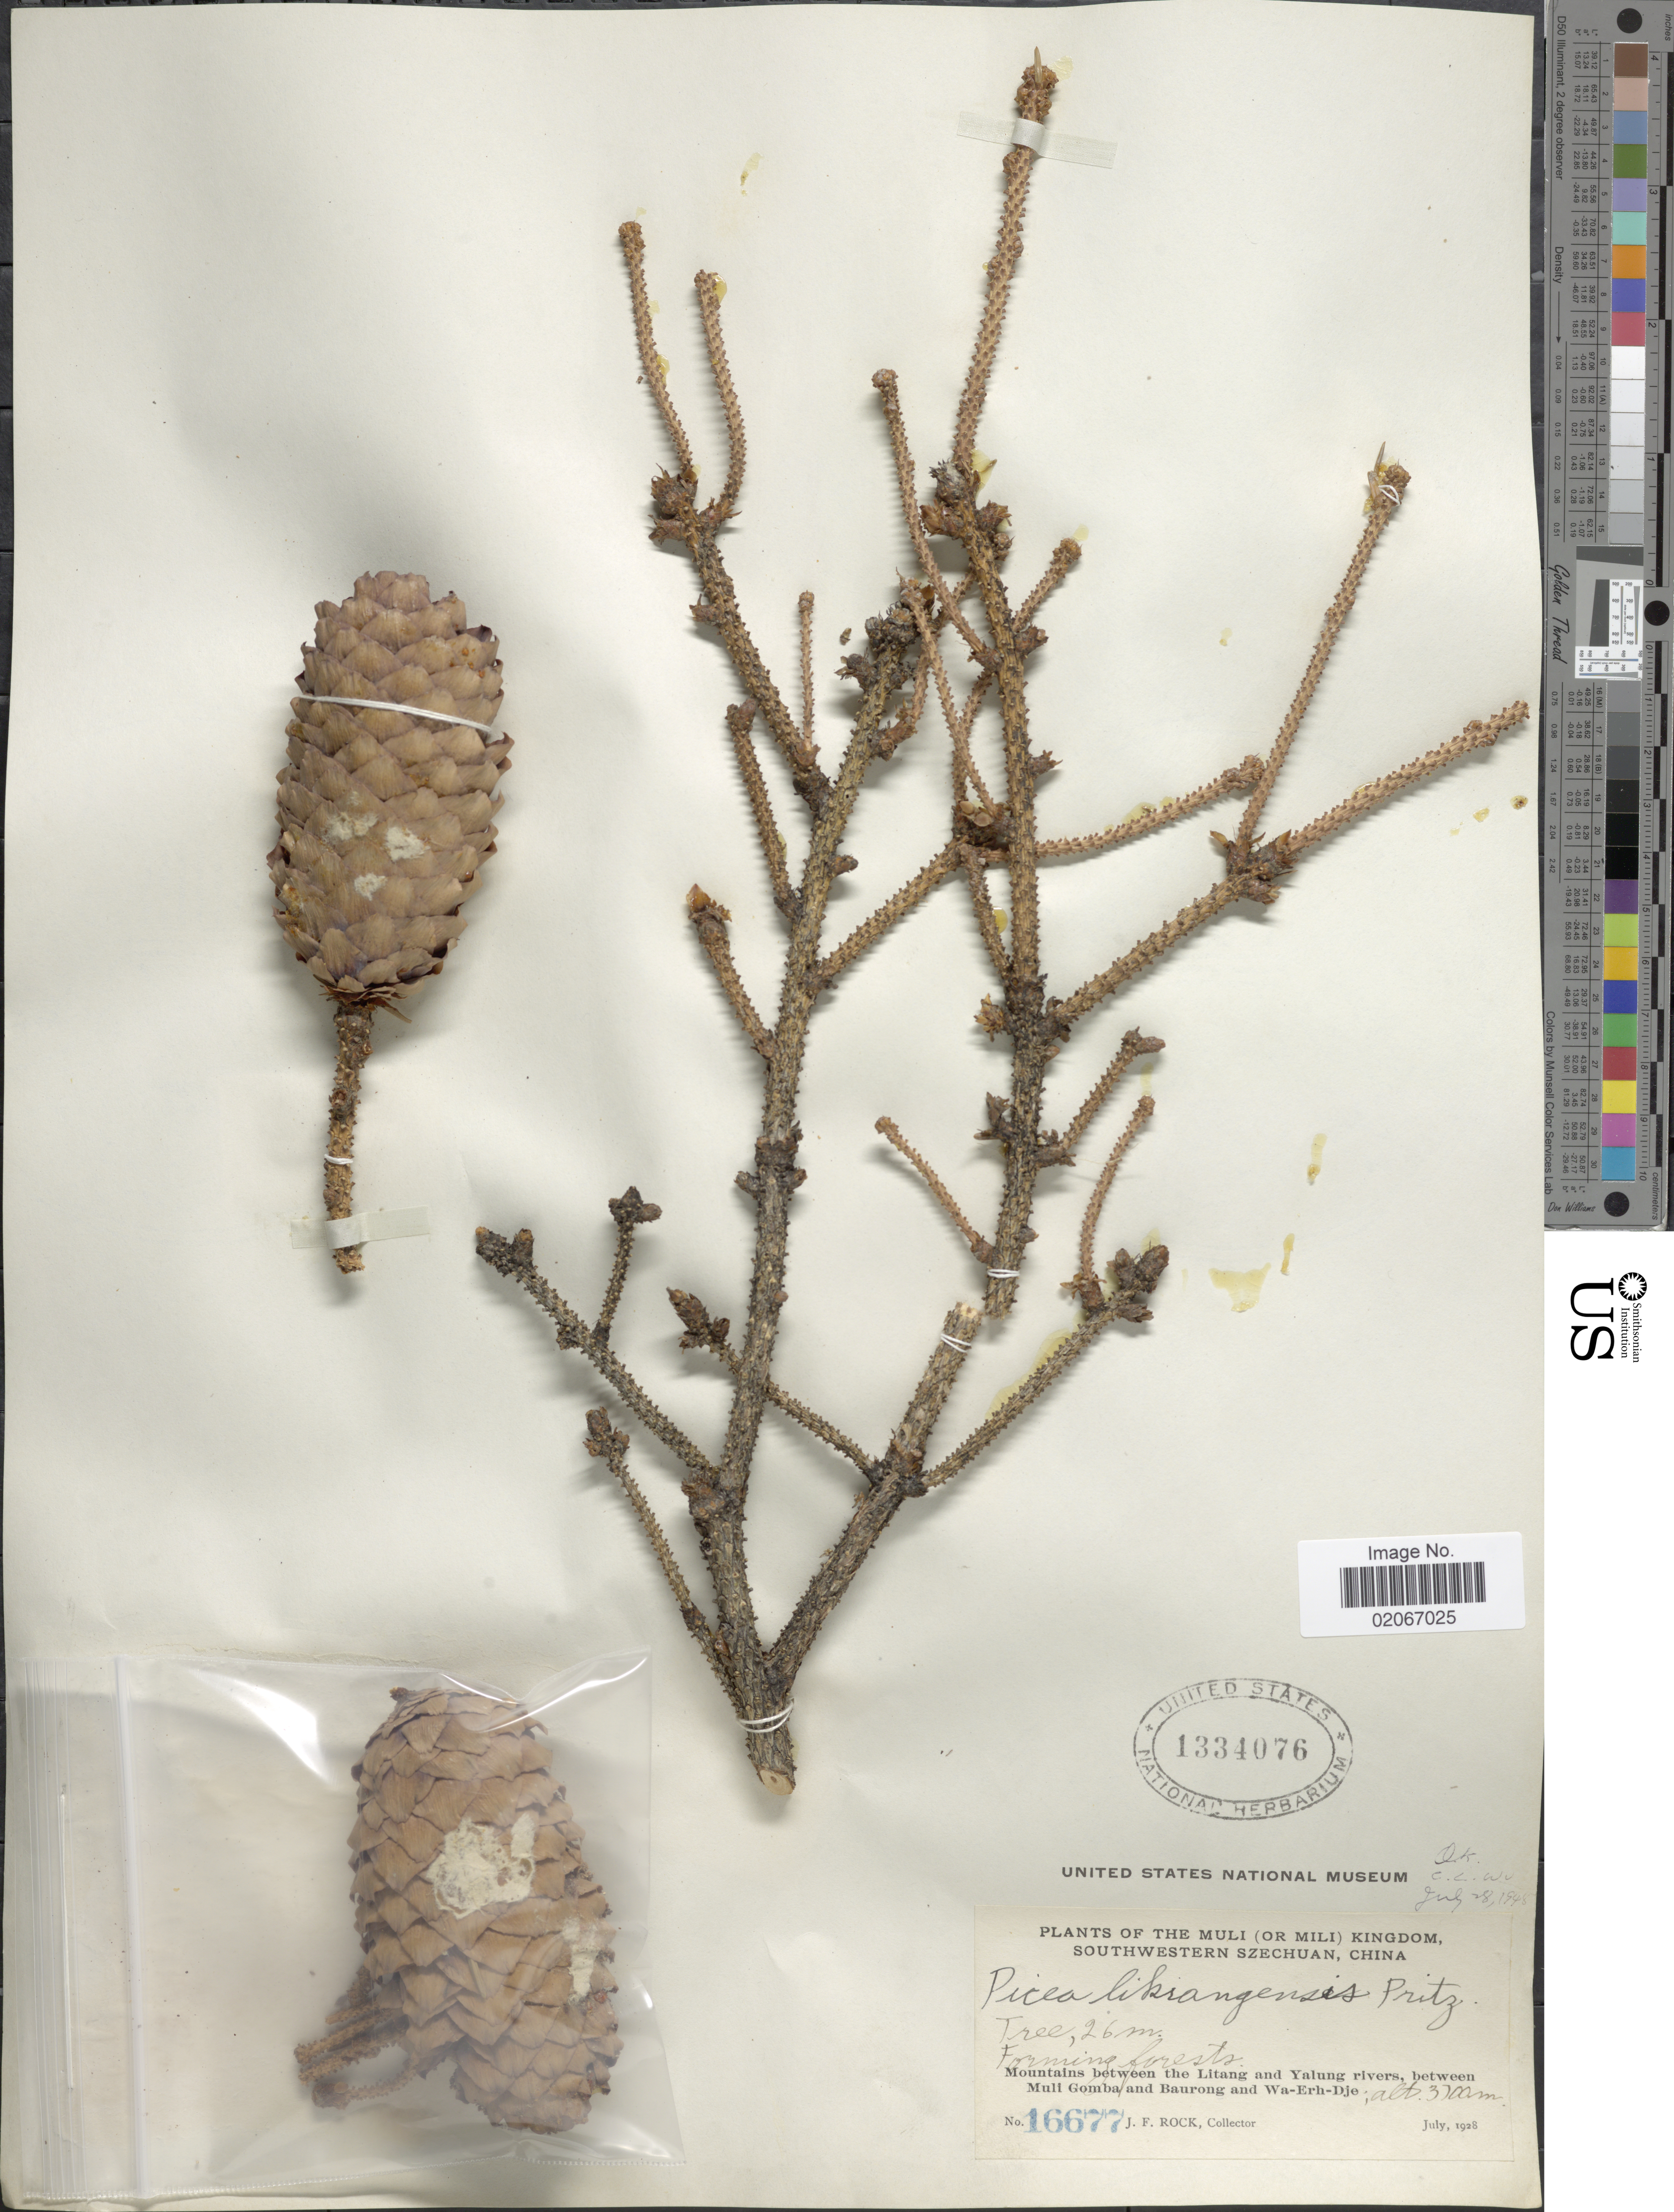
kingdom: Plantae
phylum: Tracheophyta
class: Pinopsida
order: Pinales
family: Pinaceae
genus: Picea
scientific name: Picea likiangensis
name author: (Franch.) E. Pritz.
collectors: J. Rock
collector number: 16677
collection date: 1928-07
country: China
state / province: Sichuan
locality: Muli (or Mili) Kingdom, Southwestern Szechuan, Mountains between the Litang and Yulang Rivers, between Muli Gomba and Baurong and Wa- Erh- Dje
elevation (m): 3700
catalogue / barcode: US 1334076